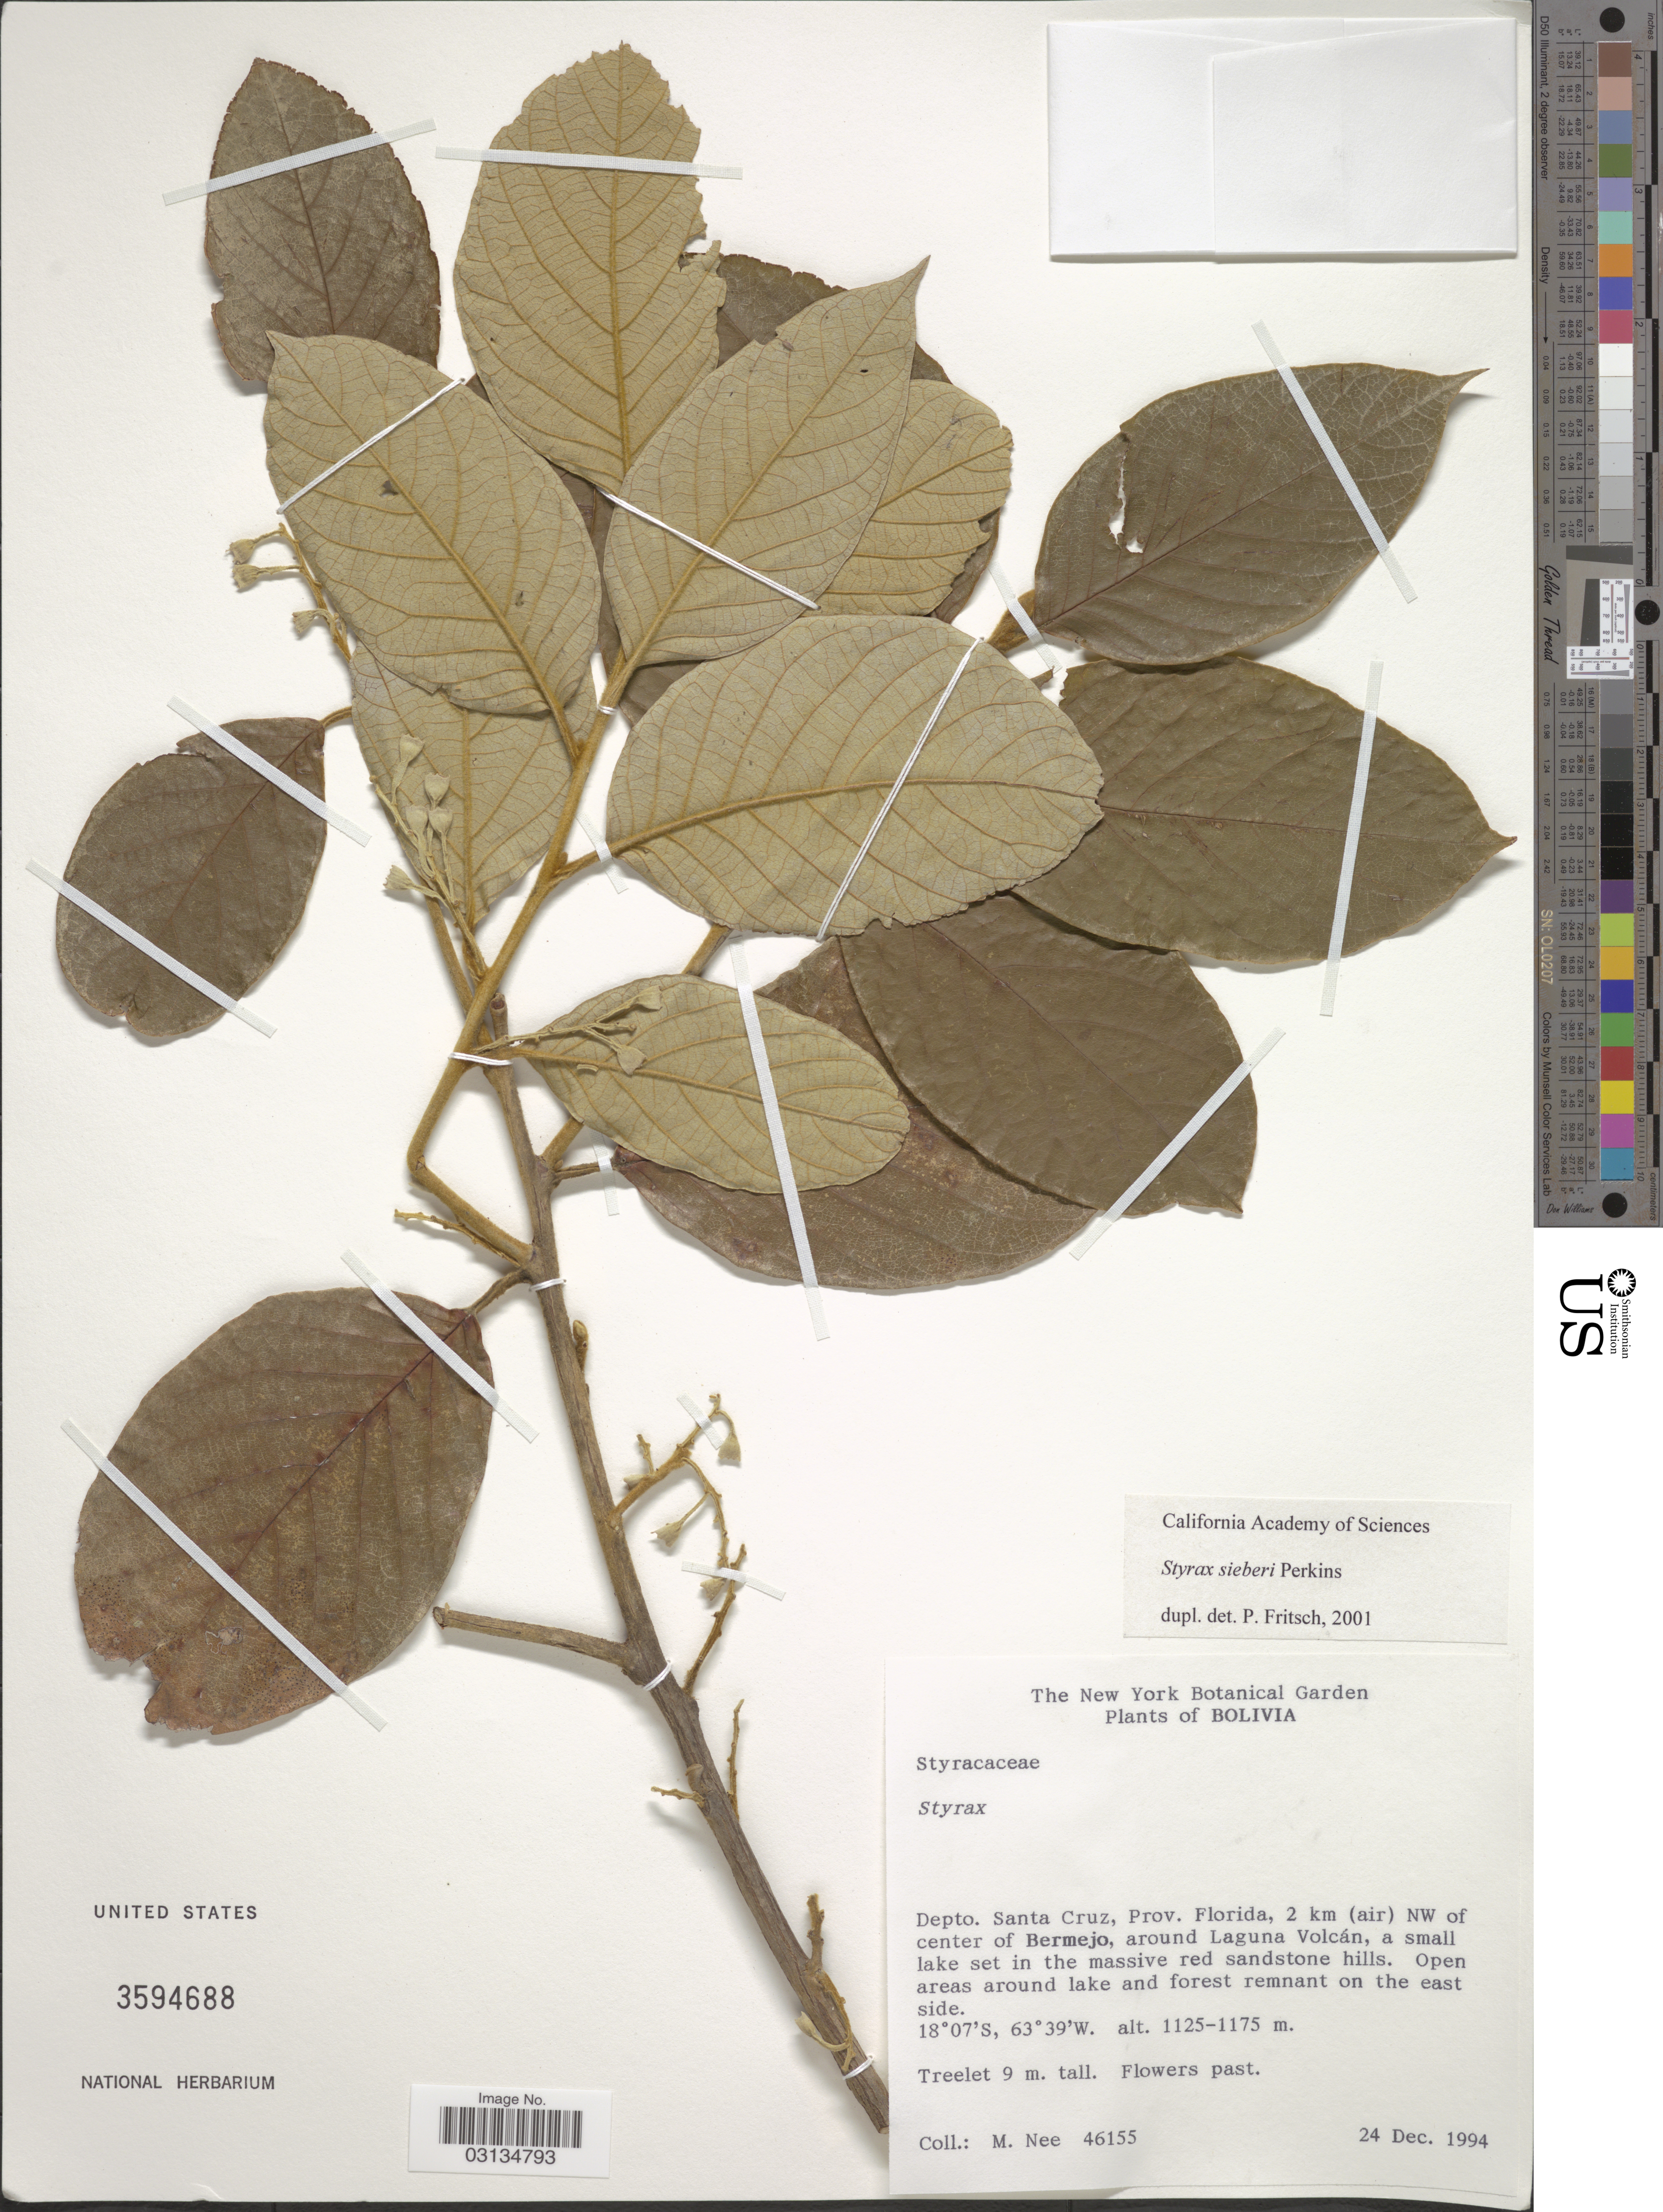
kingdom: Plantae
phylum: Tracheophyta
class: Magnoliopsida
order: Ericales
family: Styracaceae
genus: Styrax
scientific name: Styrax sieberi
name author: Perkins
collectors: M. Nee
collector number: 46155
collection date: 1994-12-24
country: Bolivia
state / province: Santa Cruz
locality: Depto. Santa Cruz, Prov. Florida, 2 km (air) NW of center of Bermejo, around Laguna Volcán, a small lake set in the massive red sandstone hills.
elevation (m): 1125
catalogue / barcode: US 3594688